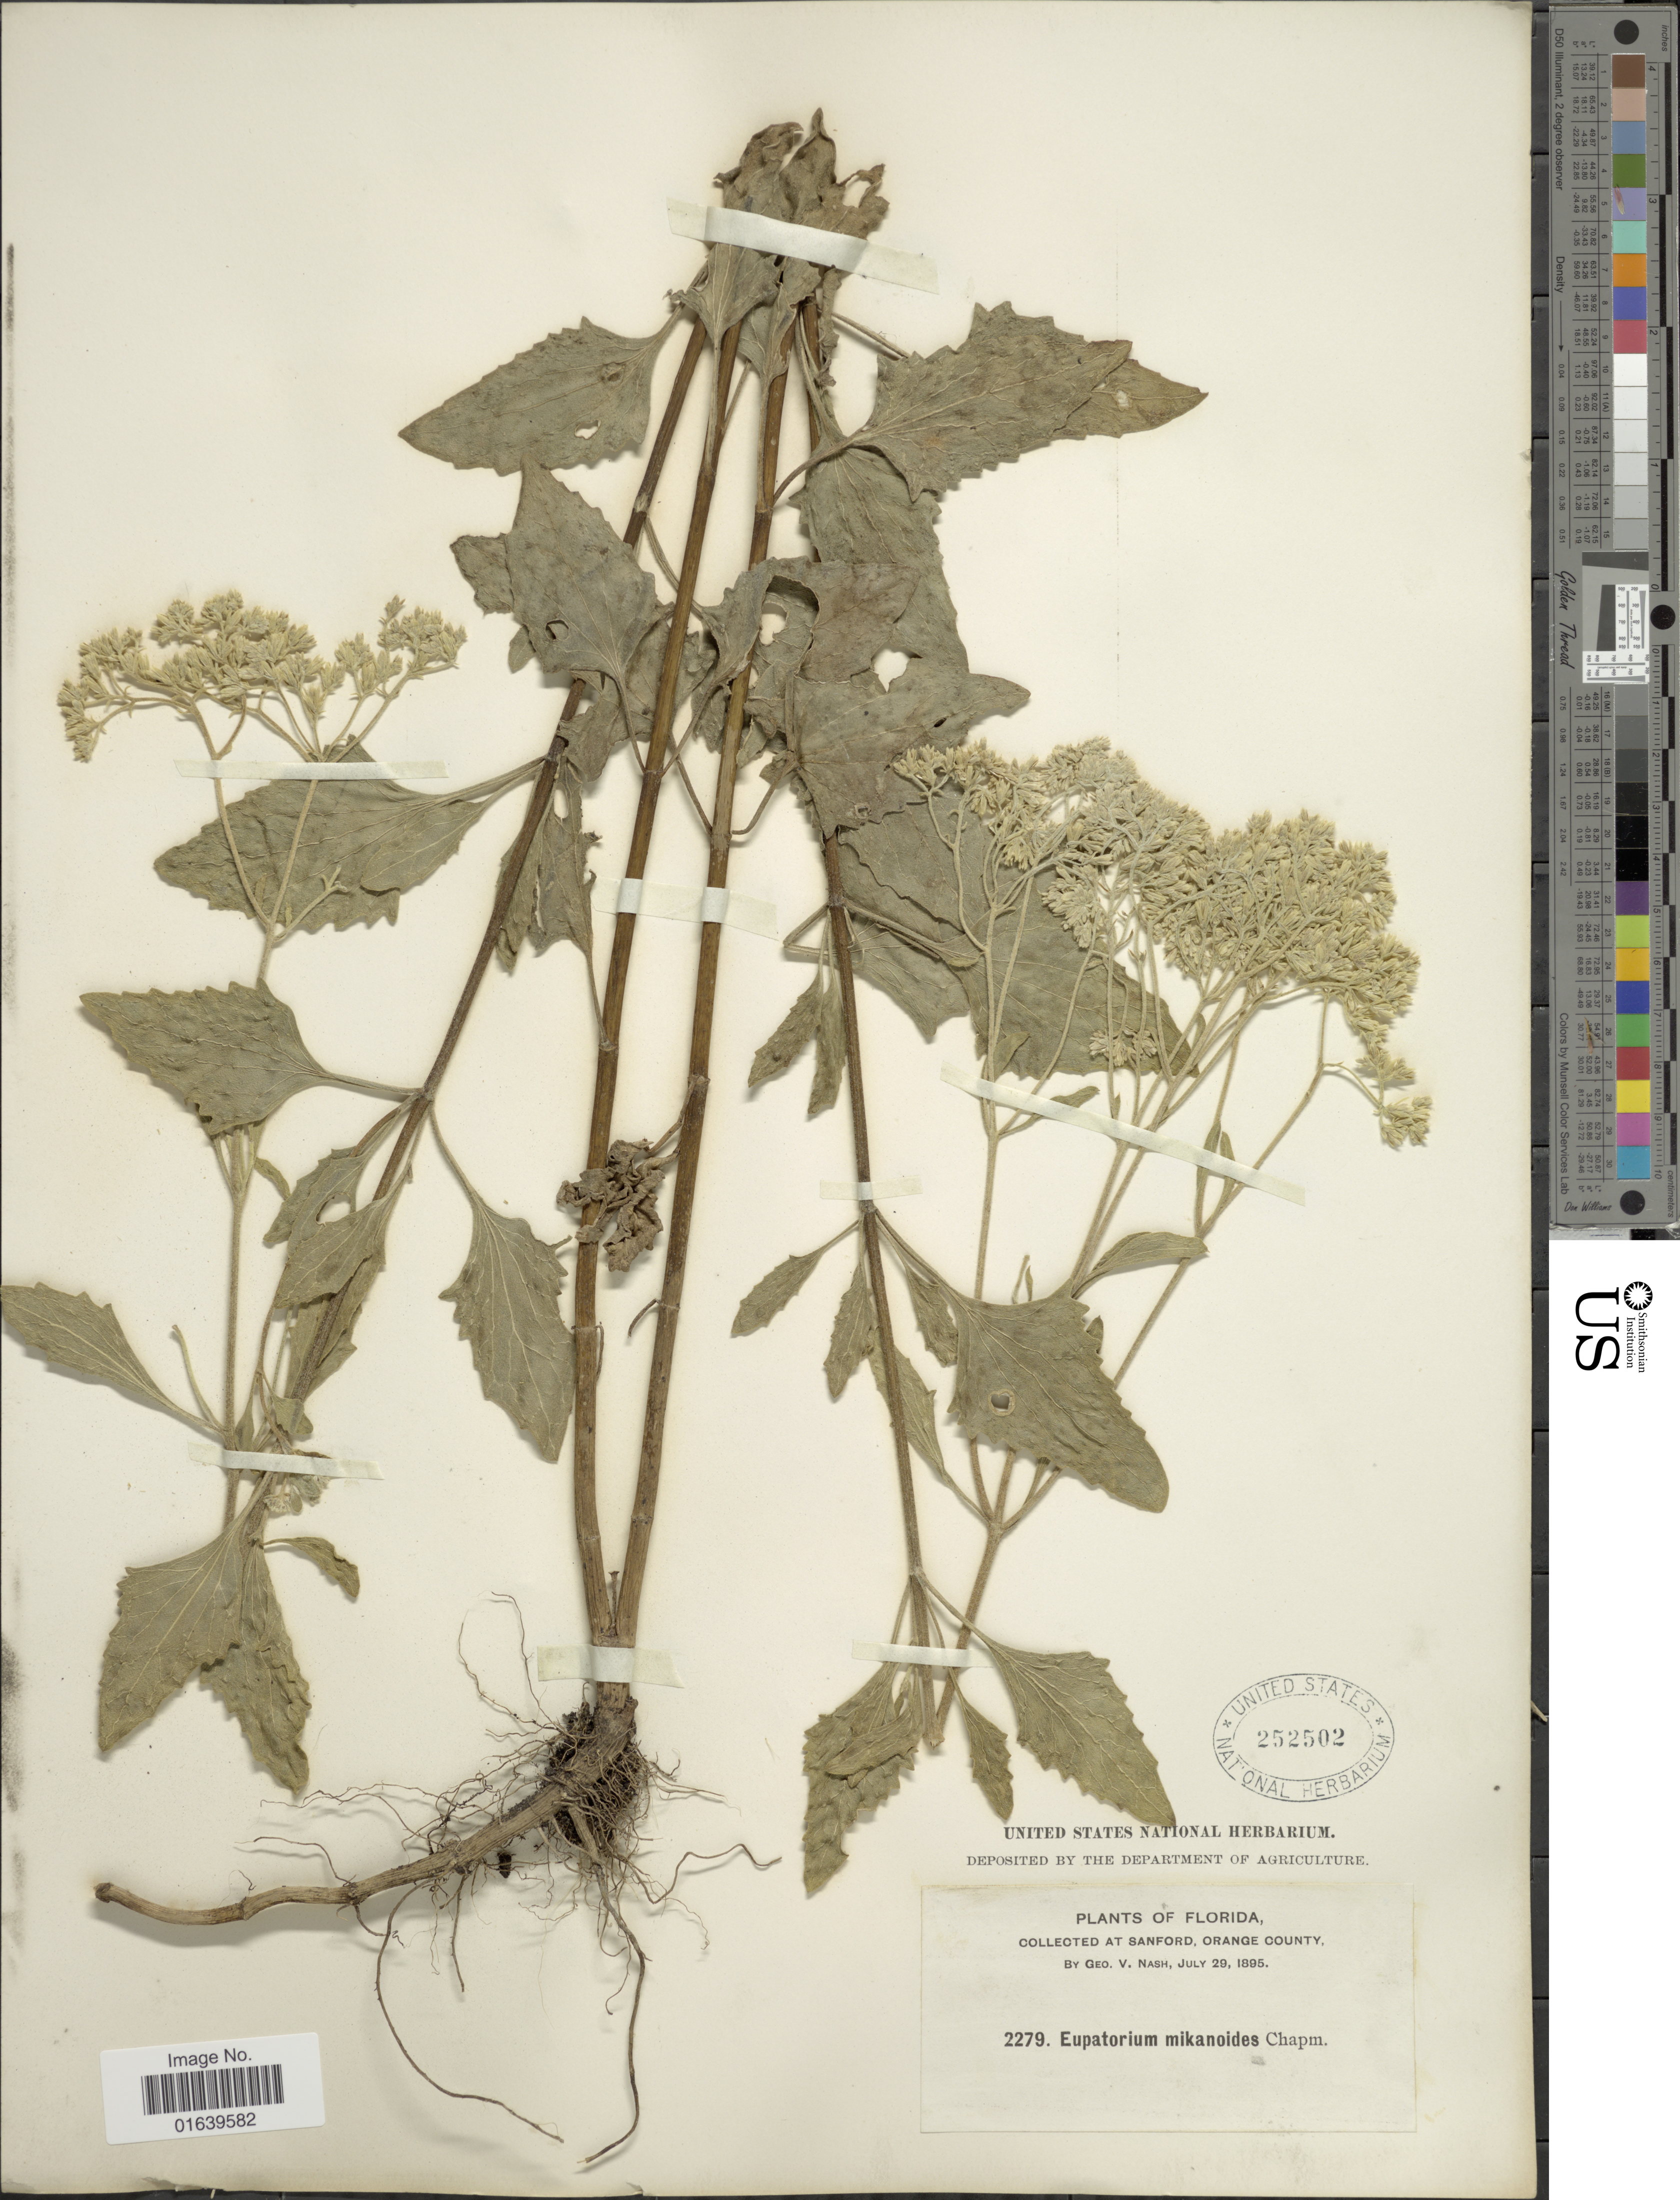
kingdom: Plantae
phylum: Tracheophyta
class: Magnoliopsida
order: Asterales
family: Asteraceae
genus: Eupatorium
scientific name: Eupatorium mikanioides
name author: Chapman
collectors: G. V. Nash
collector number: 2279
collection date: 1895-07-29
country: United States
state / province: Florida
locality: Sanford, Orange County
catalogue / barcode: US 252502